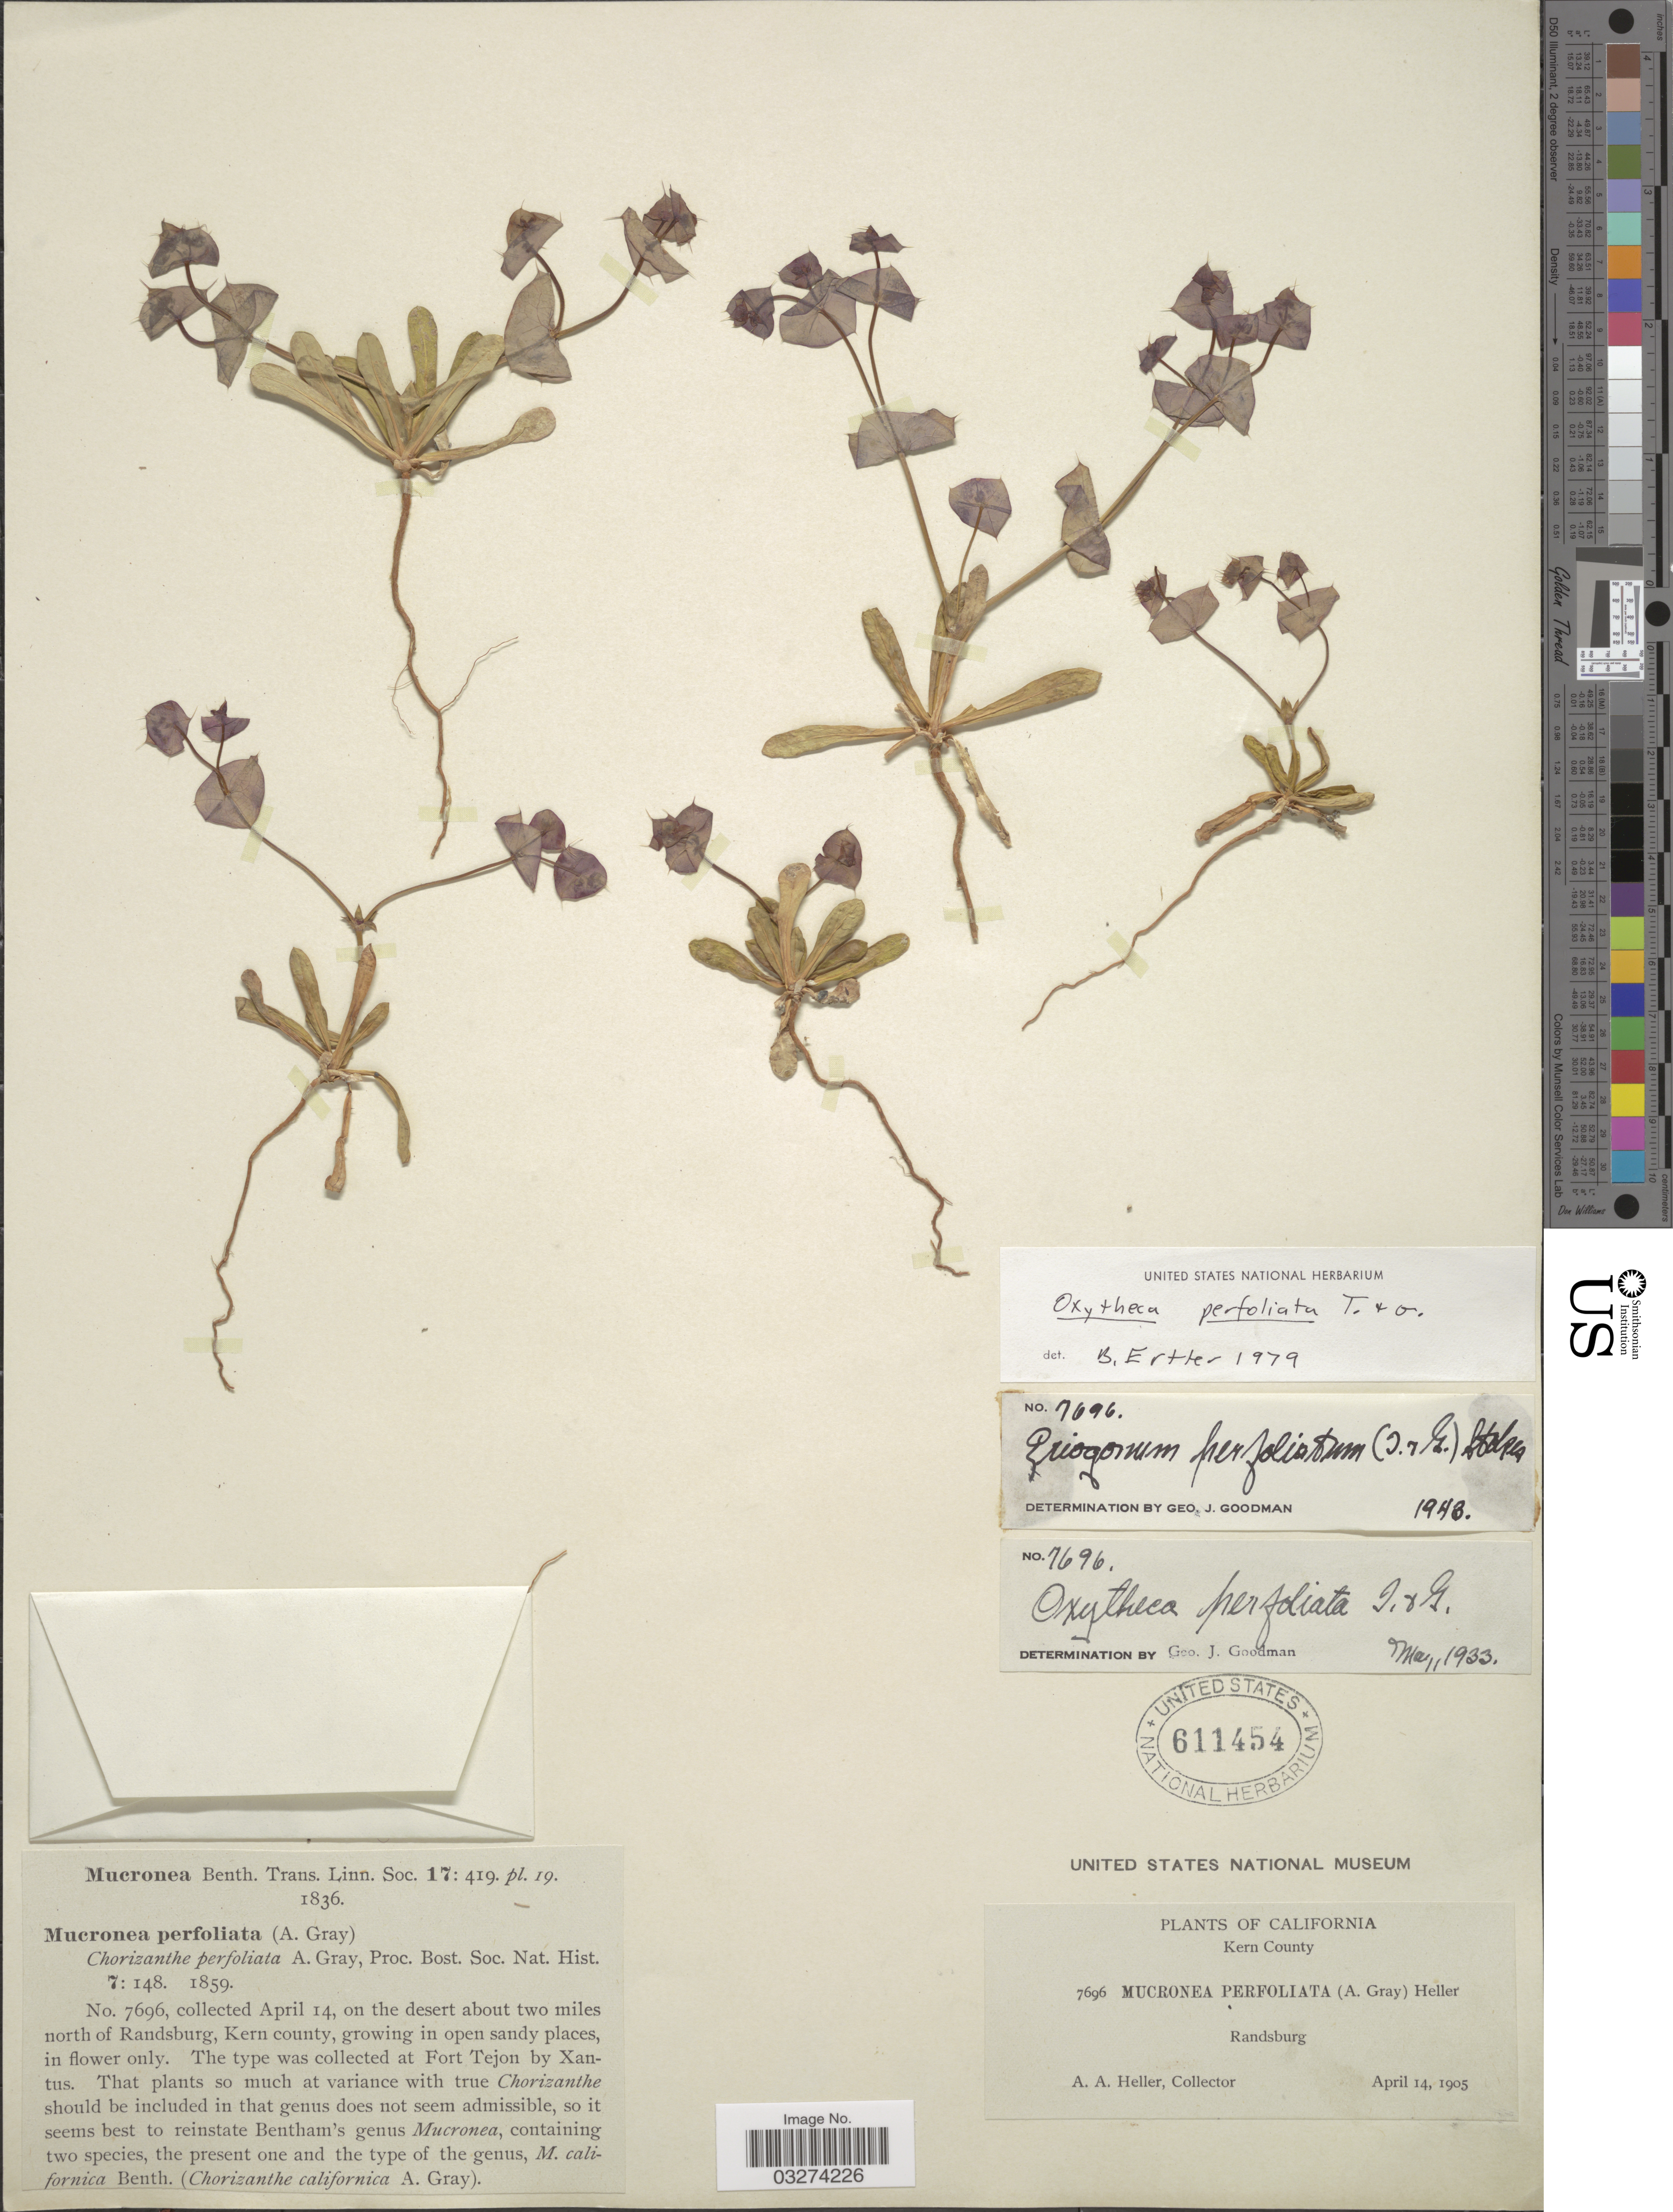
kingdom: Plantae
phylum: Tracheophyta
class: Magnoliopsida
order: Caryophyllales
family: Polygonaceae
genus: Oxytheca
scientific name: Oxytheca perfoliata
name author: Torr. & A. Gray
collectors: A. A. Heller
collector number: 7696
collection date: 1905-04-14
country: United States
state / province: California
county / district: Kern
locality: Kern County. Randsburg. On the desert about two miles north of Randsburg.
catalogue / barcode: US 611454